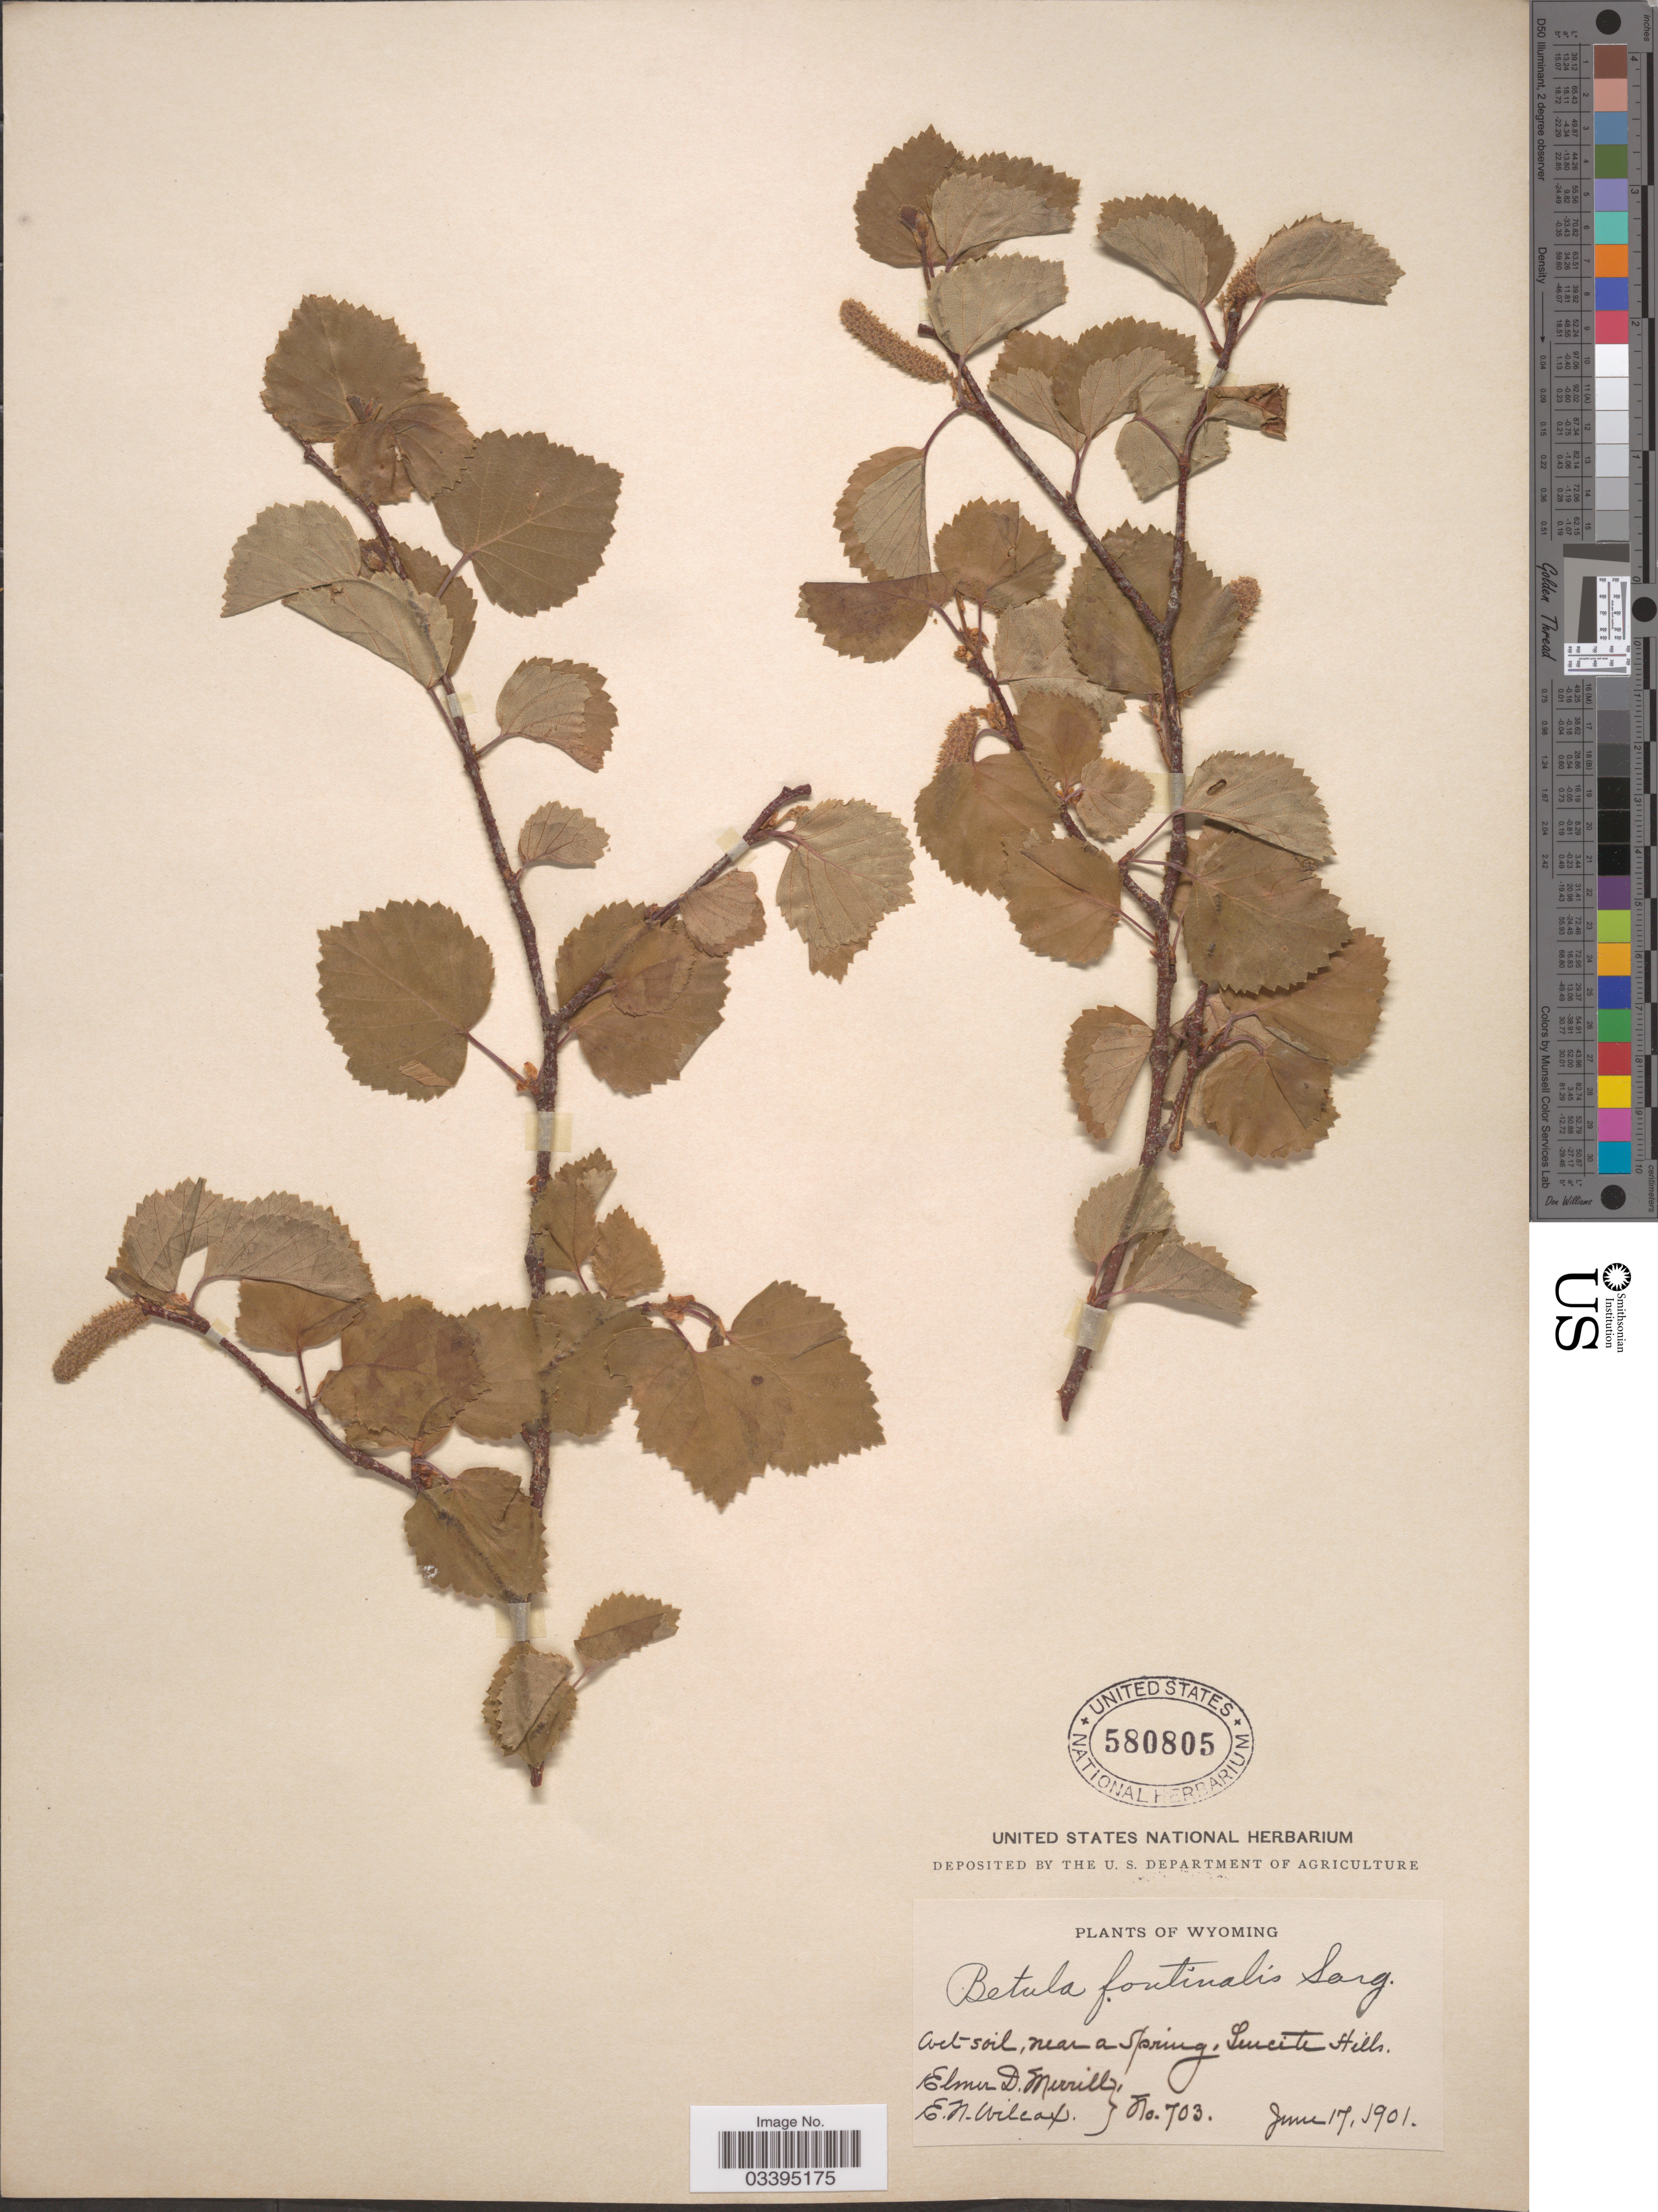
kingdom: Plantae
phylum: Tracheophyta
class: Magnoliopsida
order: Fagales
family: Betulaceae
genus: Betula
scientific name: Betula fontinalis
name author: Sarg.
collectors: E. D. Merrill & E. Wilcox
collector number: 703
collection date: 1901-06-17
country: United States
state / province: Wyoming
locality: Near a Spring, Leucite Hills.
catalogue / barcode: US 580805